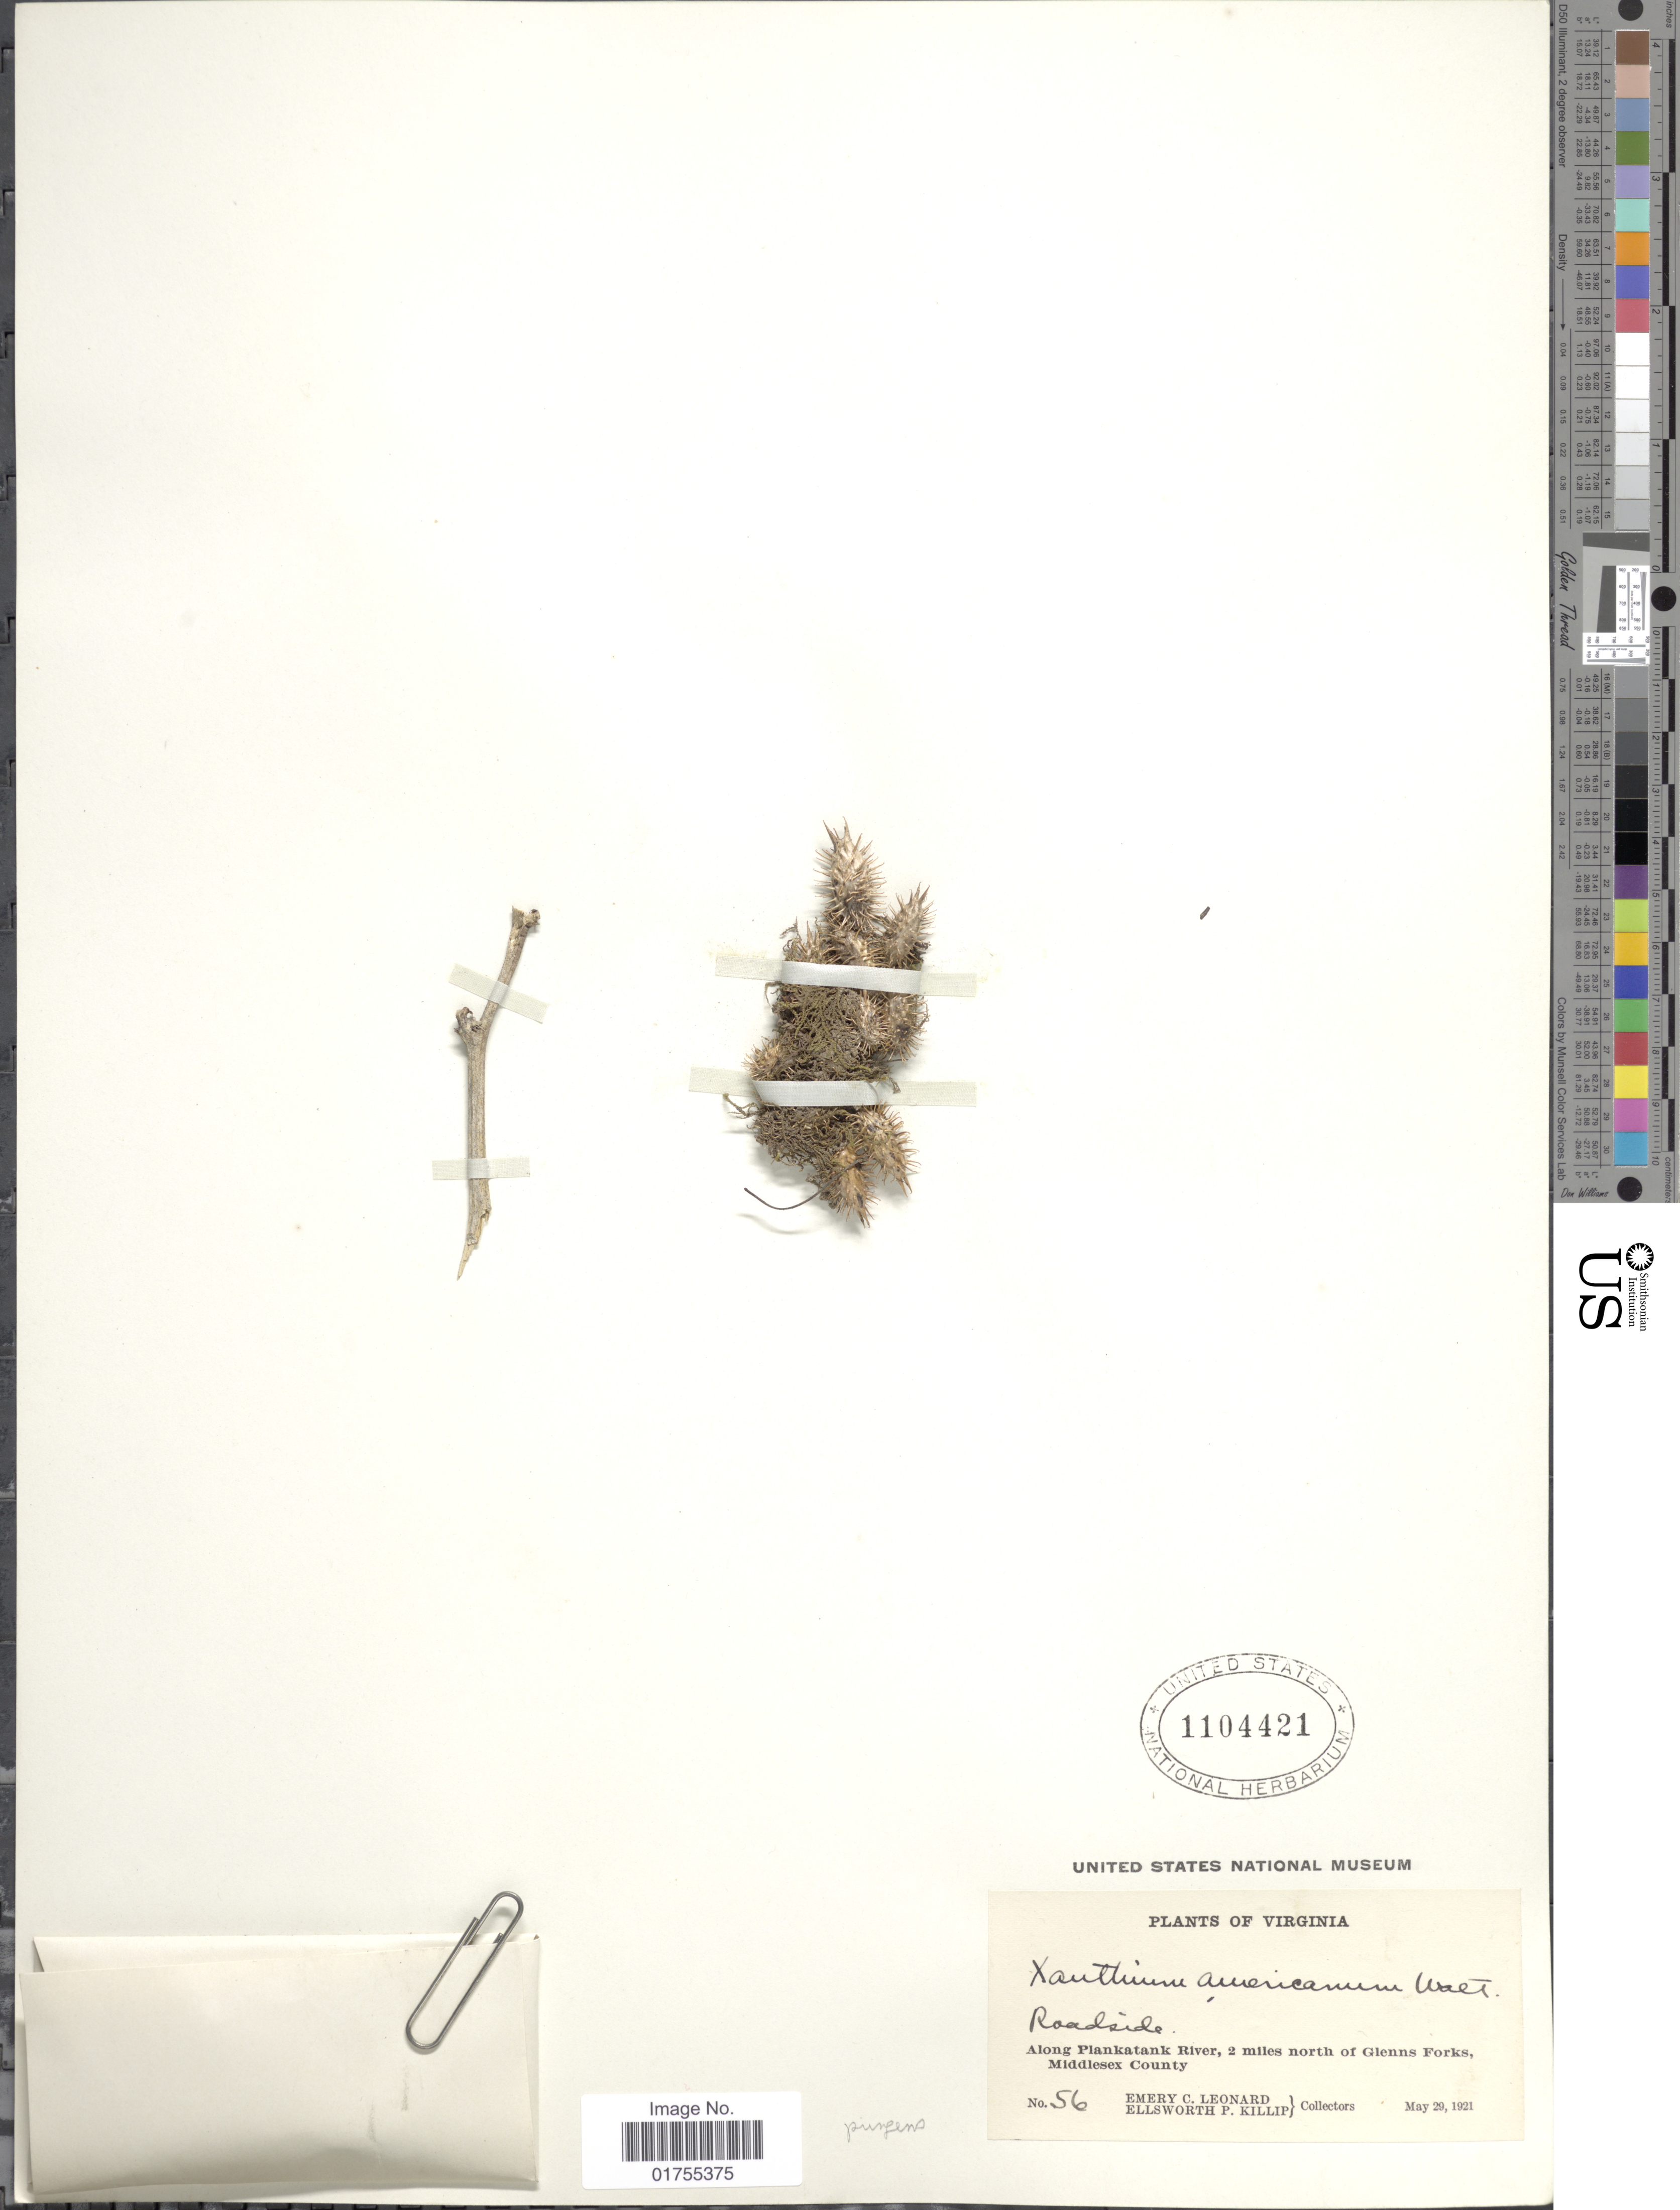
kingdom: Plantae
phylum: Tracheophyta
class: Magnoliopsida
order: Asterales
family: Asteraceae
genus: Xanthium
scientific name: Xanthium strumarium var. glabratum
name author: Mill.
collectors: E. C. Leonard & E. P. Killip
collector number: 56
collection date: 1921-05-29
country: United States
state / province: Virginia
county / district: Middlesex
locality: Along Plankatank River, 2 miles north of Glenns Forks.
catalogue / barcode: US 1104421